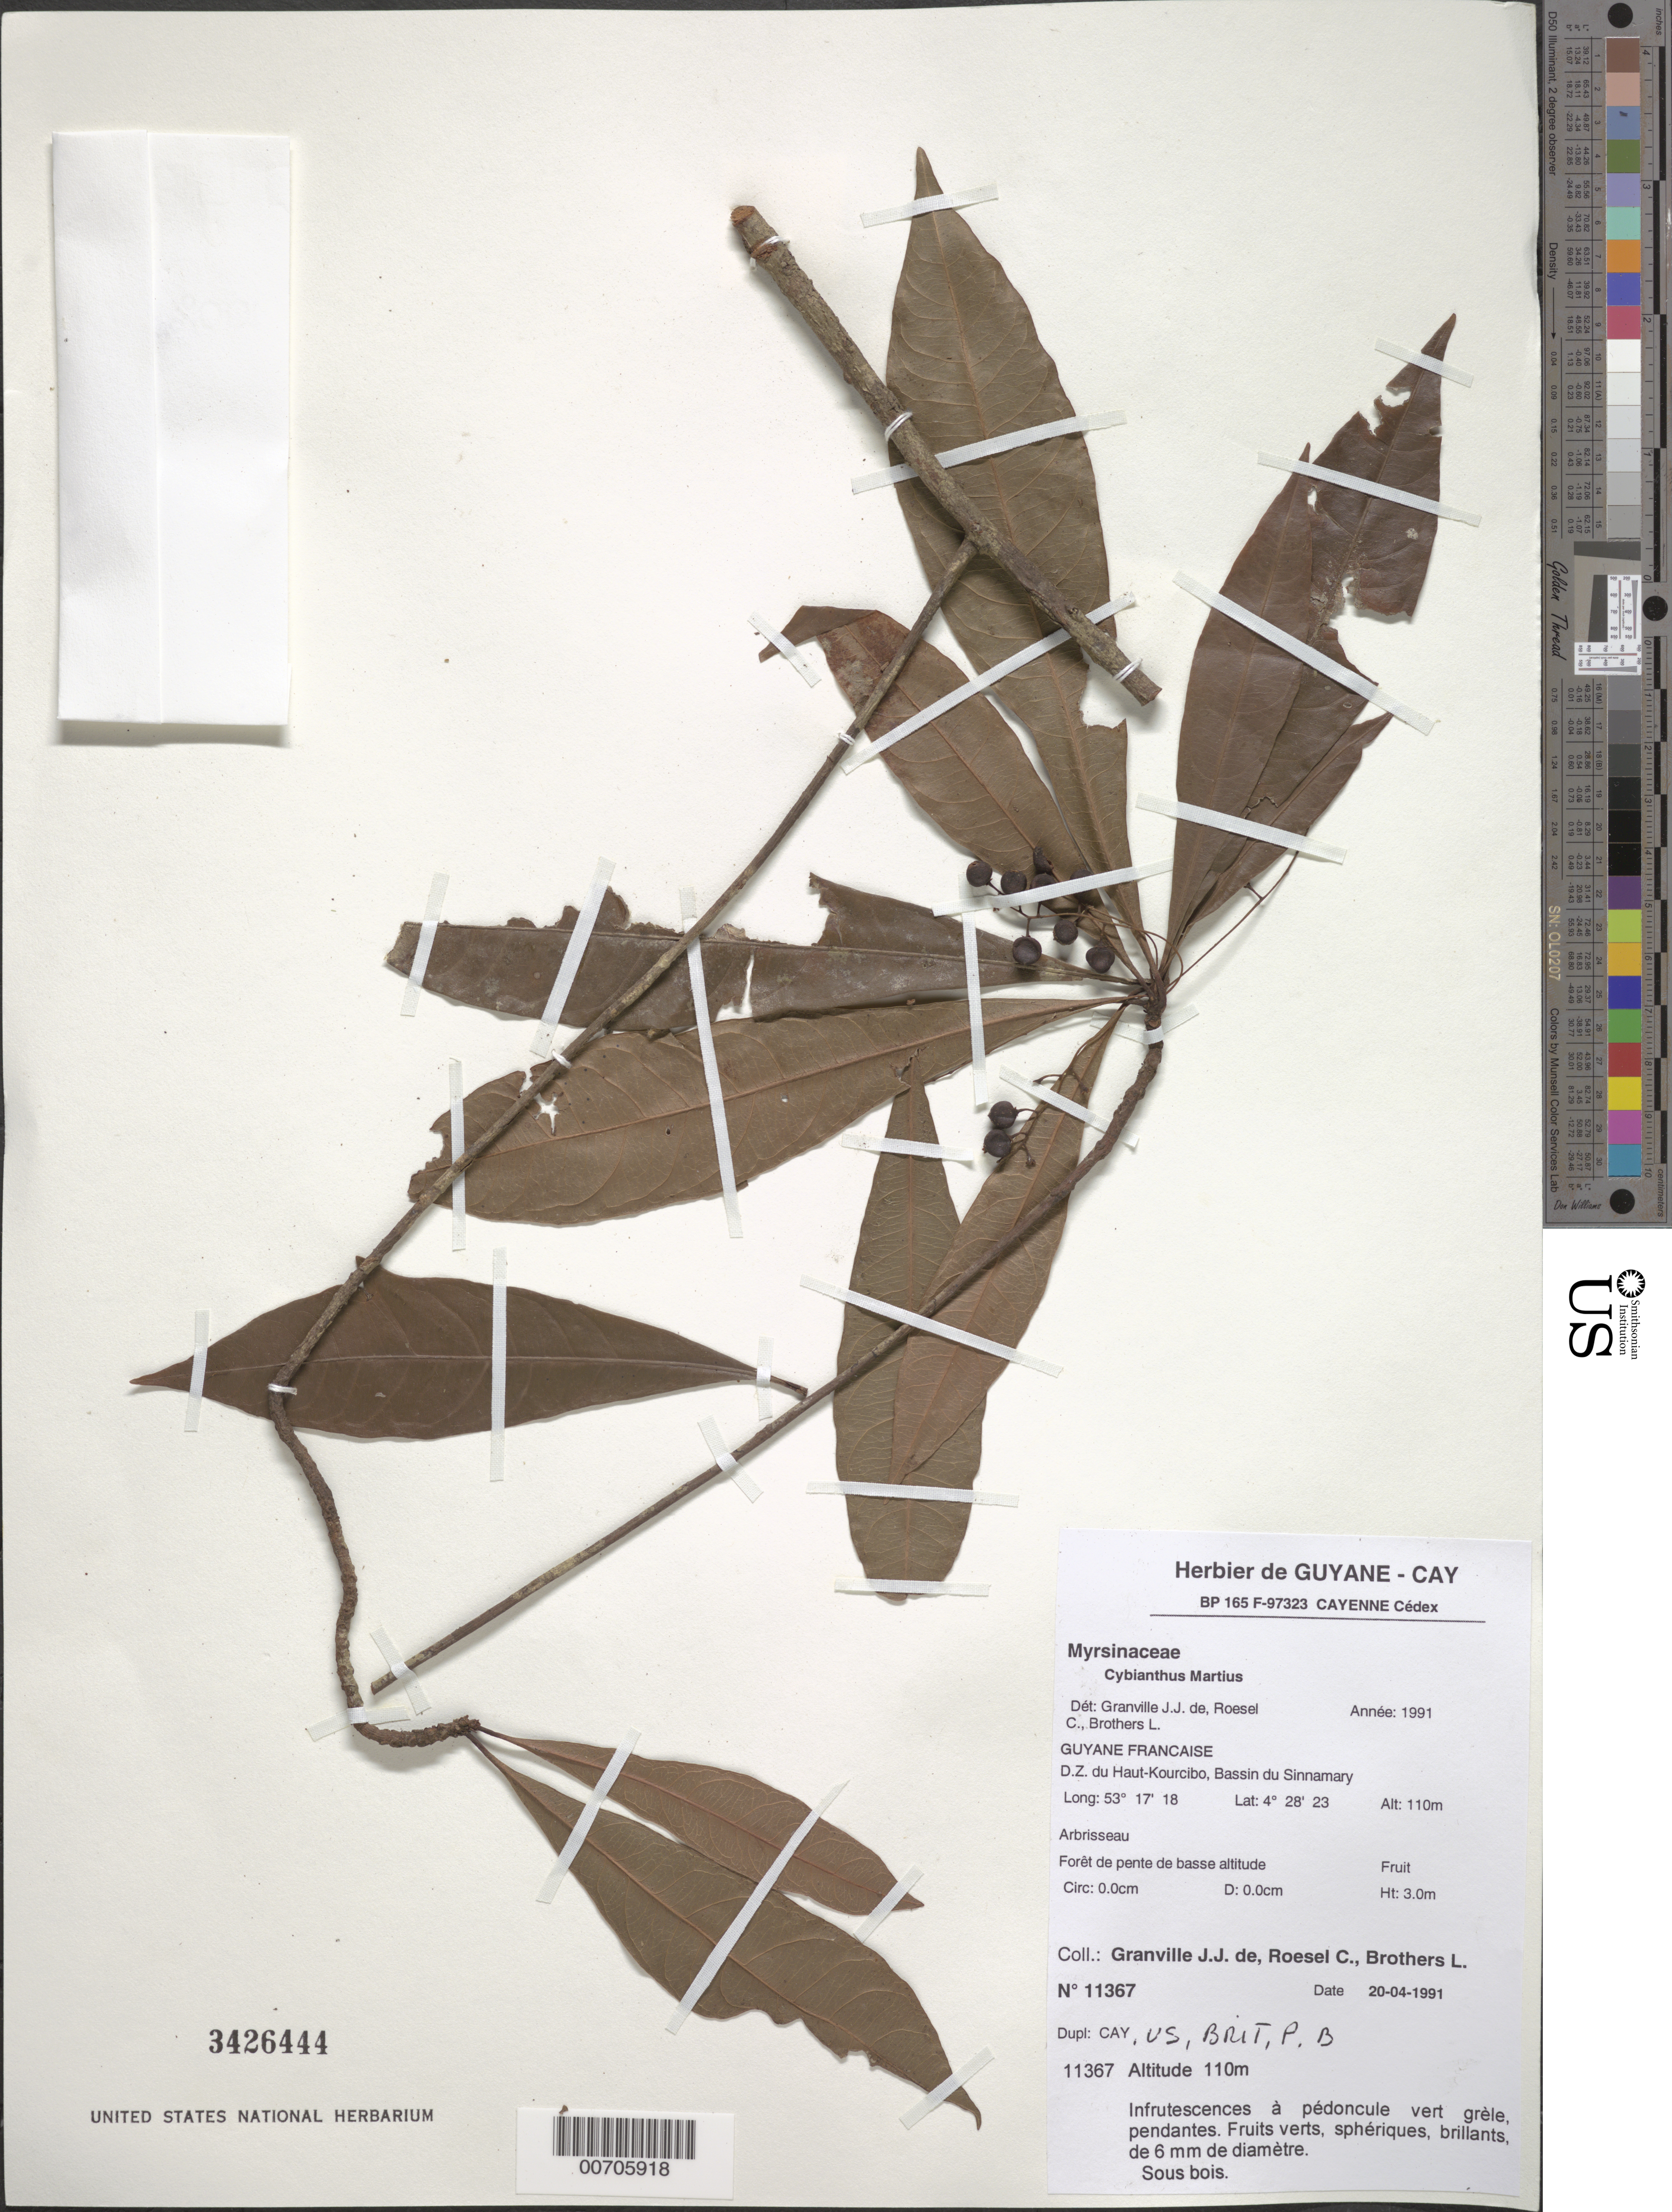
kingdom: Plantae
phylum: Tracheophyta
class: Magnoliopsida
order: Ericales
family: Primulaceae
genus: Cybianthus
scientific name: Cybianthus sp.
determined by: Granville, J. J.; Roesel, C. S.; Brothers, Leslie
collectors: J.-J. de Granville, C. S. Roesel & L. Brothers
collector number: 11367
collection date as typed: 20-Apr-91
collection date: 1991-04-20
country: French Guiana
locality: D.Z. du Haut-Kourcibo, Bassin du Sinnamary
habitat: Forêt de pente de basse altitude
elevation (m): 110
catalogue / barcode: US 3426444